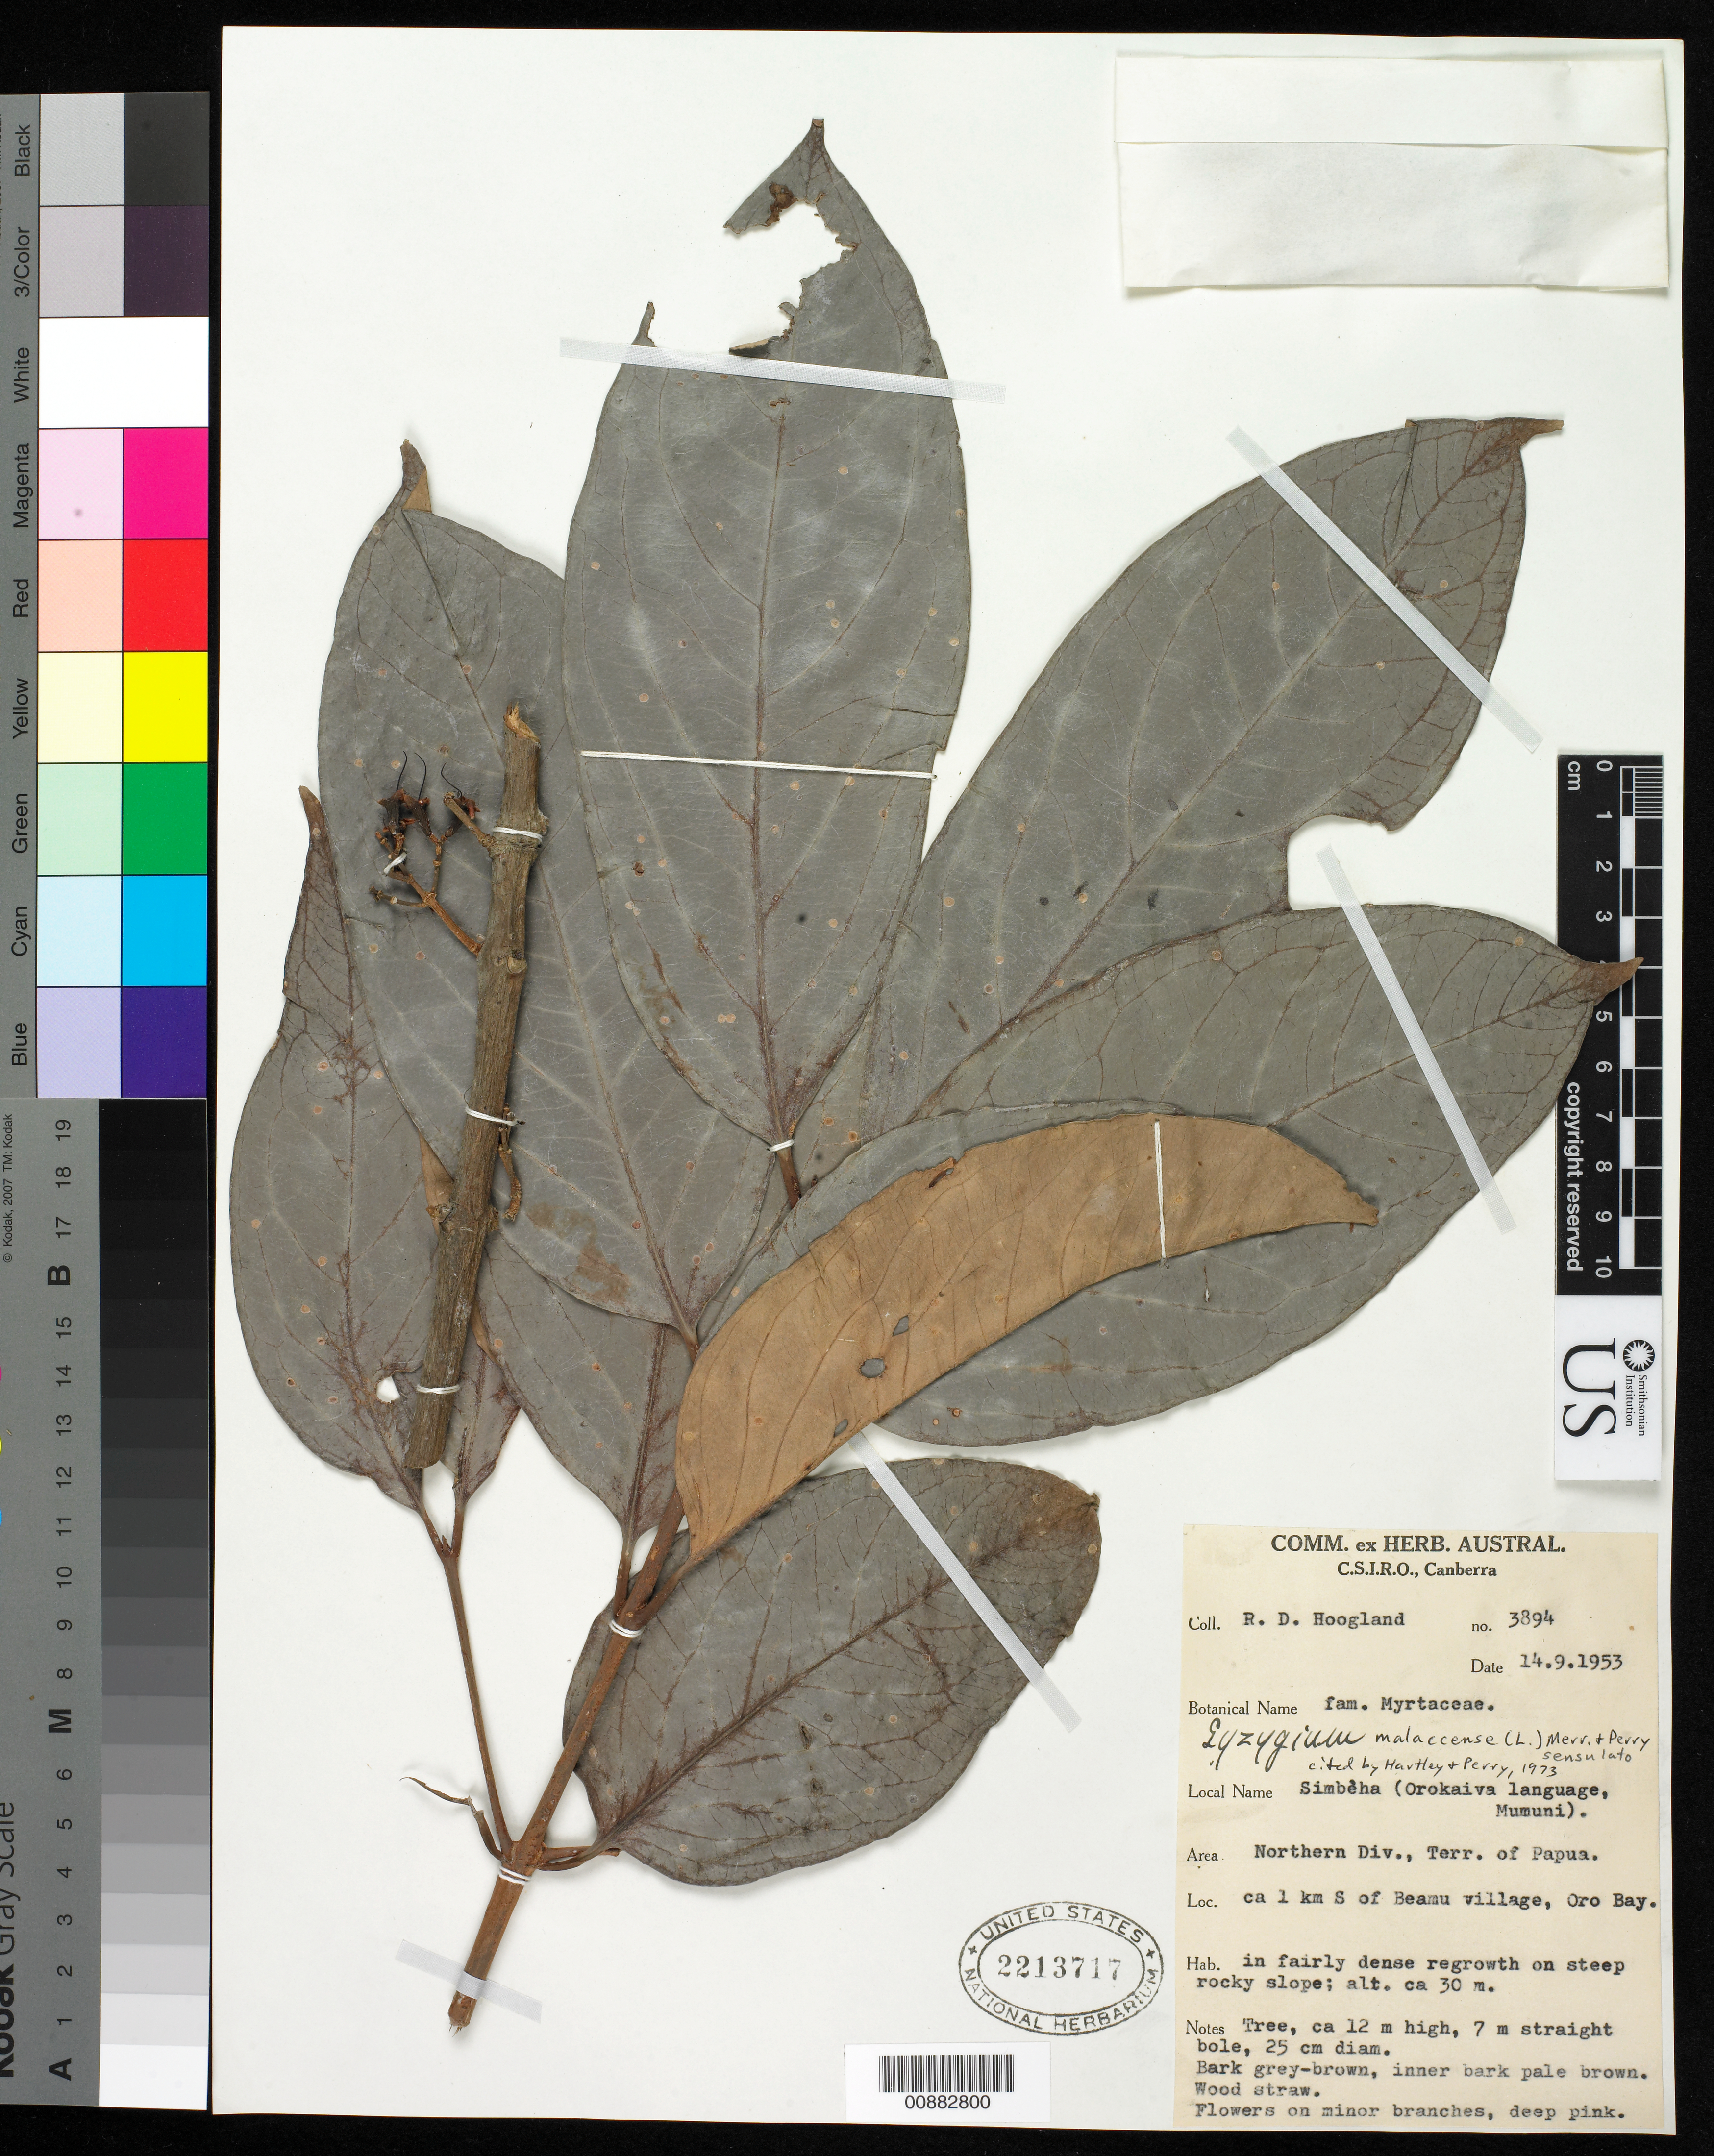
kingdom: Plantae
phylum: Tracheophyta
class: Magnoliopsida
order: Myrtales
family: Myrtaceae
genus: Syzygium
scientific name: Syzygium malaccense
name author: (L.) Merr. & L.M. Perry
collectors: R. D. Hoogland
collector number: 3894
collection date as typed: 14 Sep 1953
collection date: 1953-09-14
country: Papua New Guinea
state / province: Northern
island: New Guinea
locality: Oro Bay, ca 1km S of Beamu village.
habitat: In fairly dense regrowth on steep rocky slope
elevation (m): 30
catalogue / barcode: US 2213717